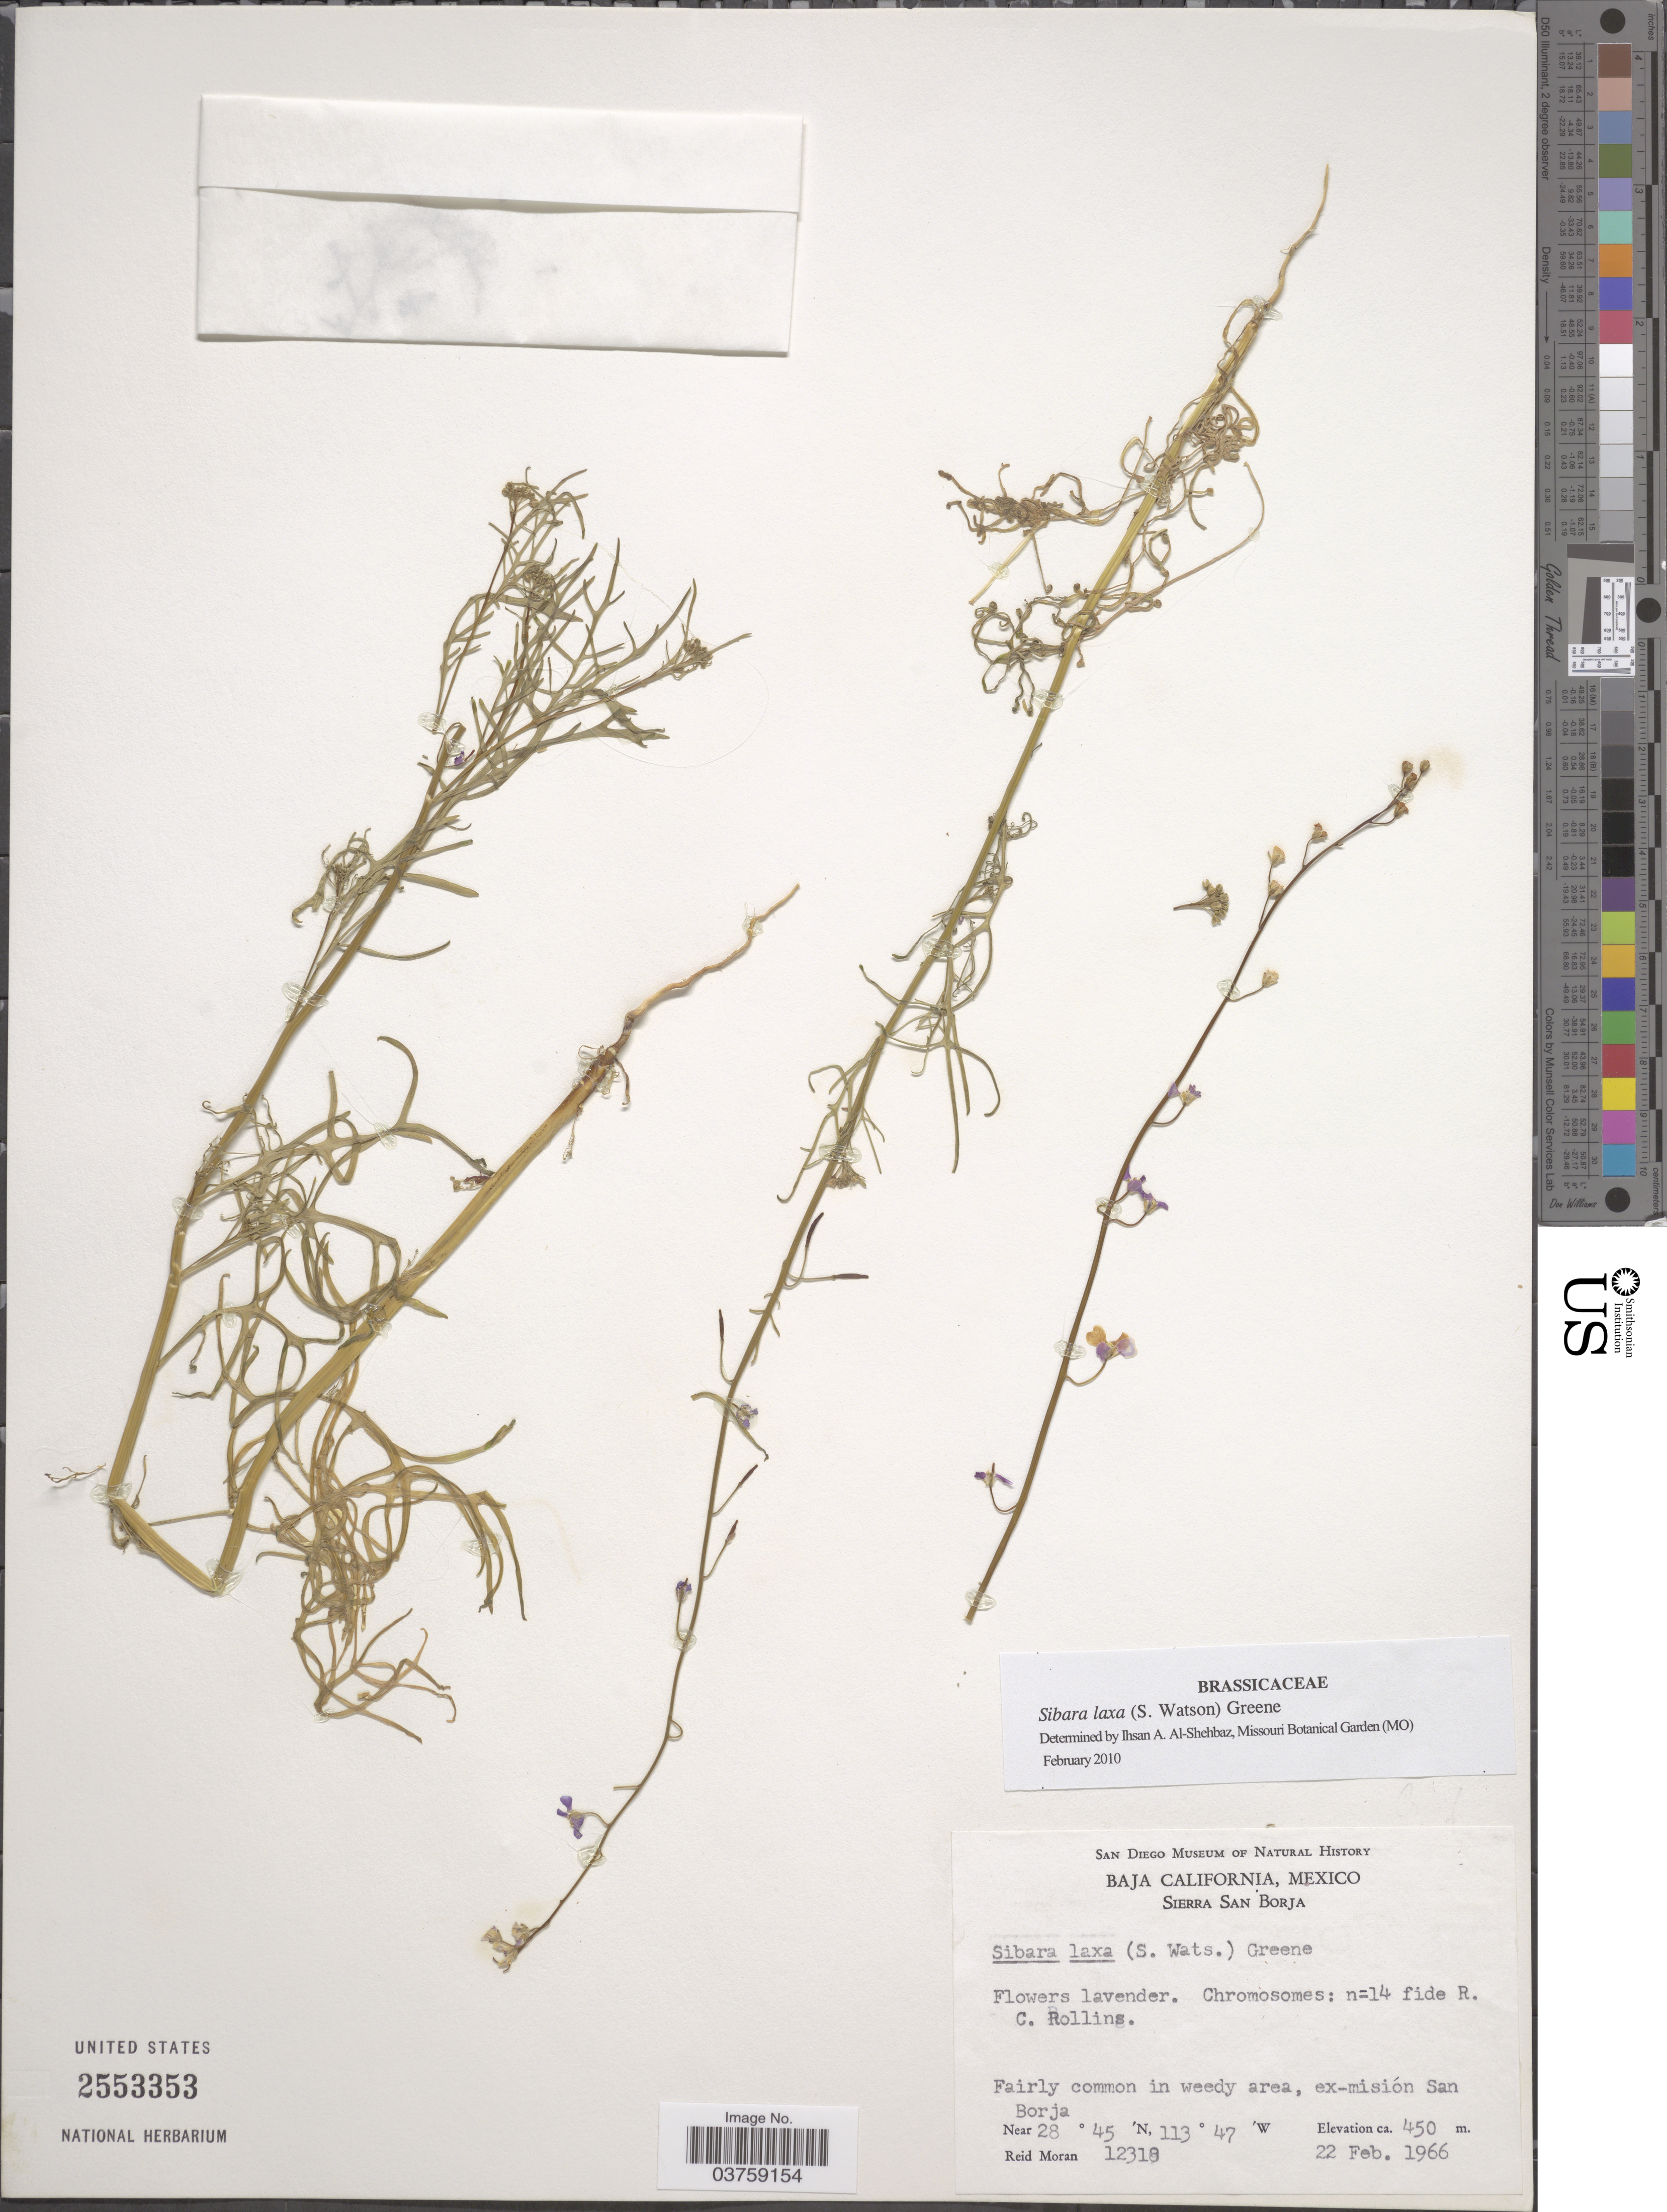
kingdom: Plantae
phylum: Tracheophyta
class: Magnoliopsida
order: Brassicales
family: Brassicaceae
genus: Sibara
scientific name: Sibara laxa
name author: (S. Watson) Greene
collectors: R. Moran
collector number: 12310*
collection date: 1966-02-22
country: Mexico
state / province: Baja California Norte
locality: Sierra San Borja. Ex-misión San Borja.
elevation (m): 450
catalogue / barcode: US 2553353